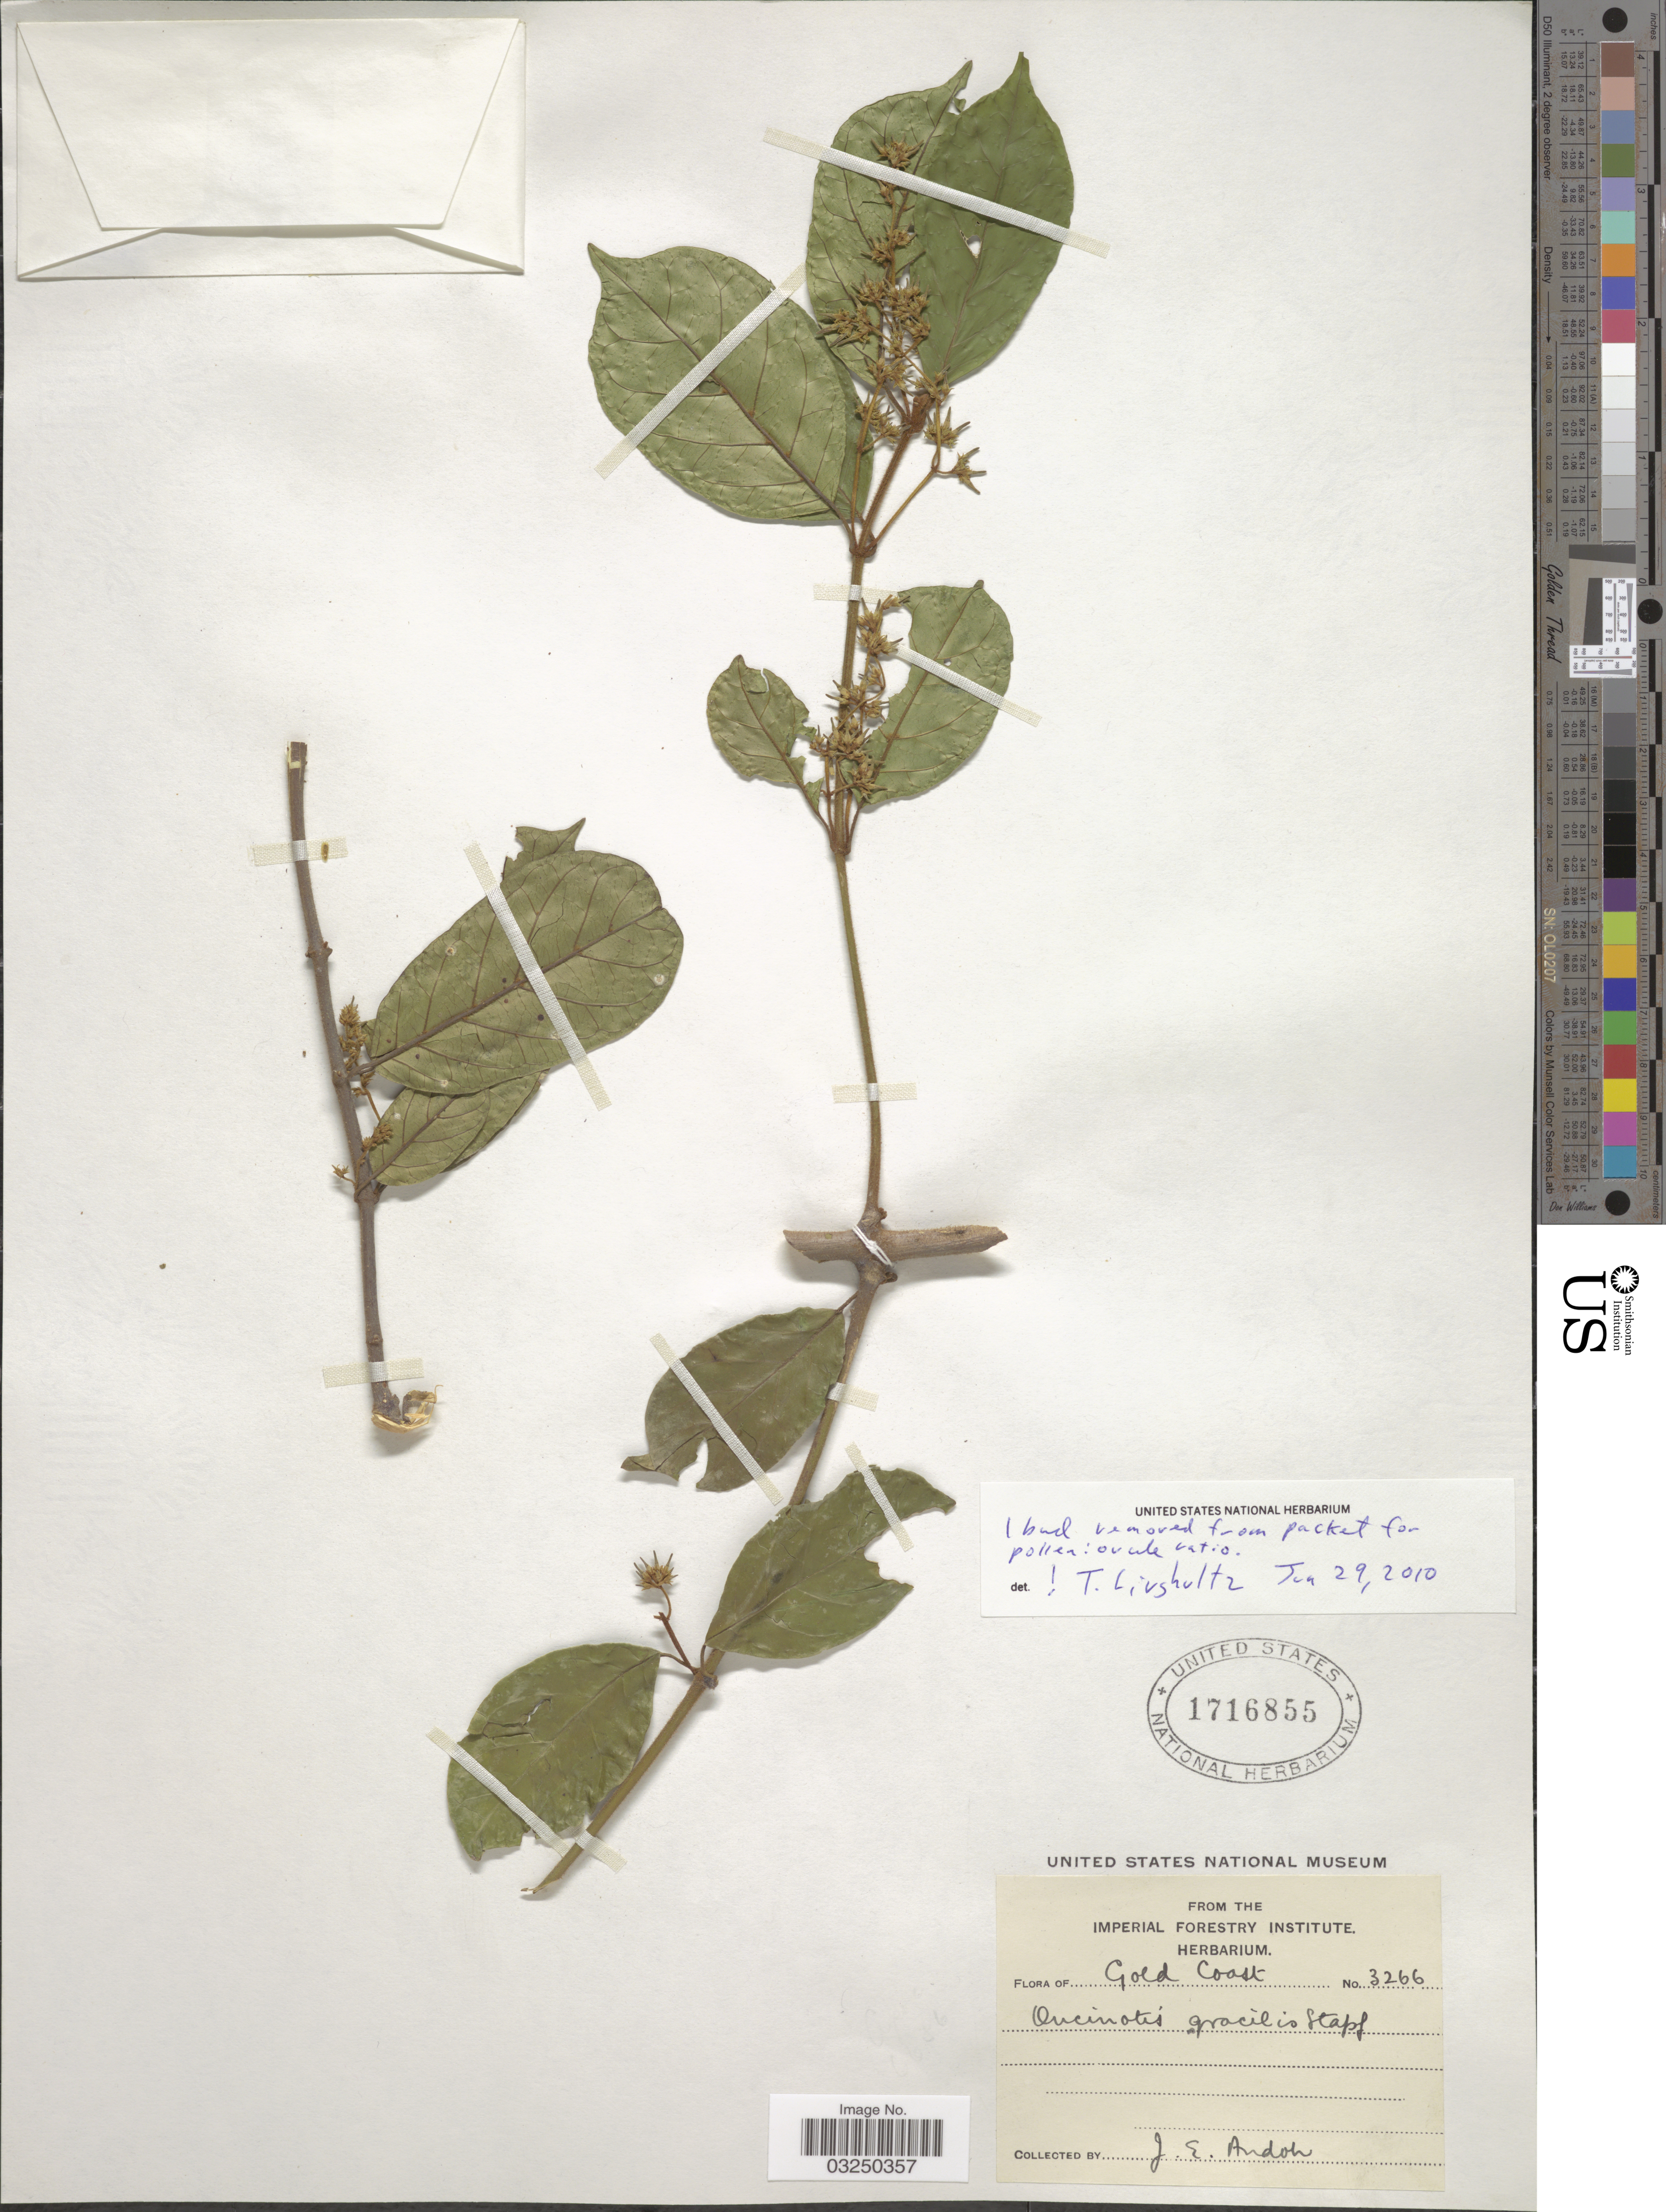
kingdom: Plantae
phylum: Tracheophyta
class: Magnoliopsida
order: Gentianales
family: Apocynaceae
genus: Oncinotis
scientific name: Oncinotis gracilis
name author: Stapf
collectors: J. Andoh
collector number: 3266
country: Ghana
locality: Gold Coast.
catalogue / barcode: US 1716855